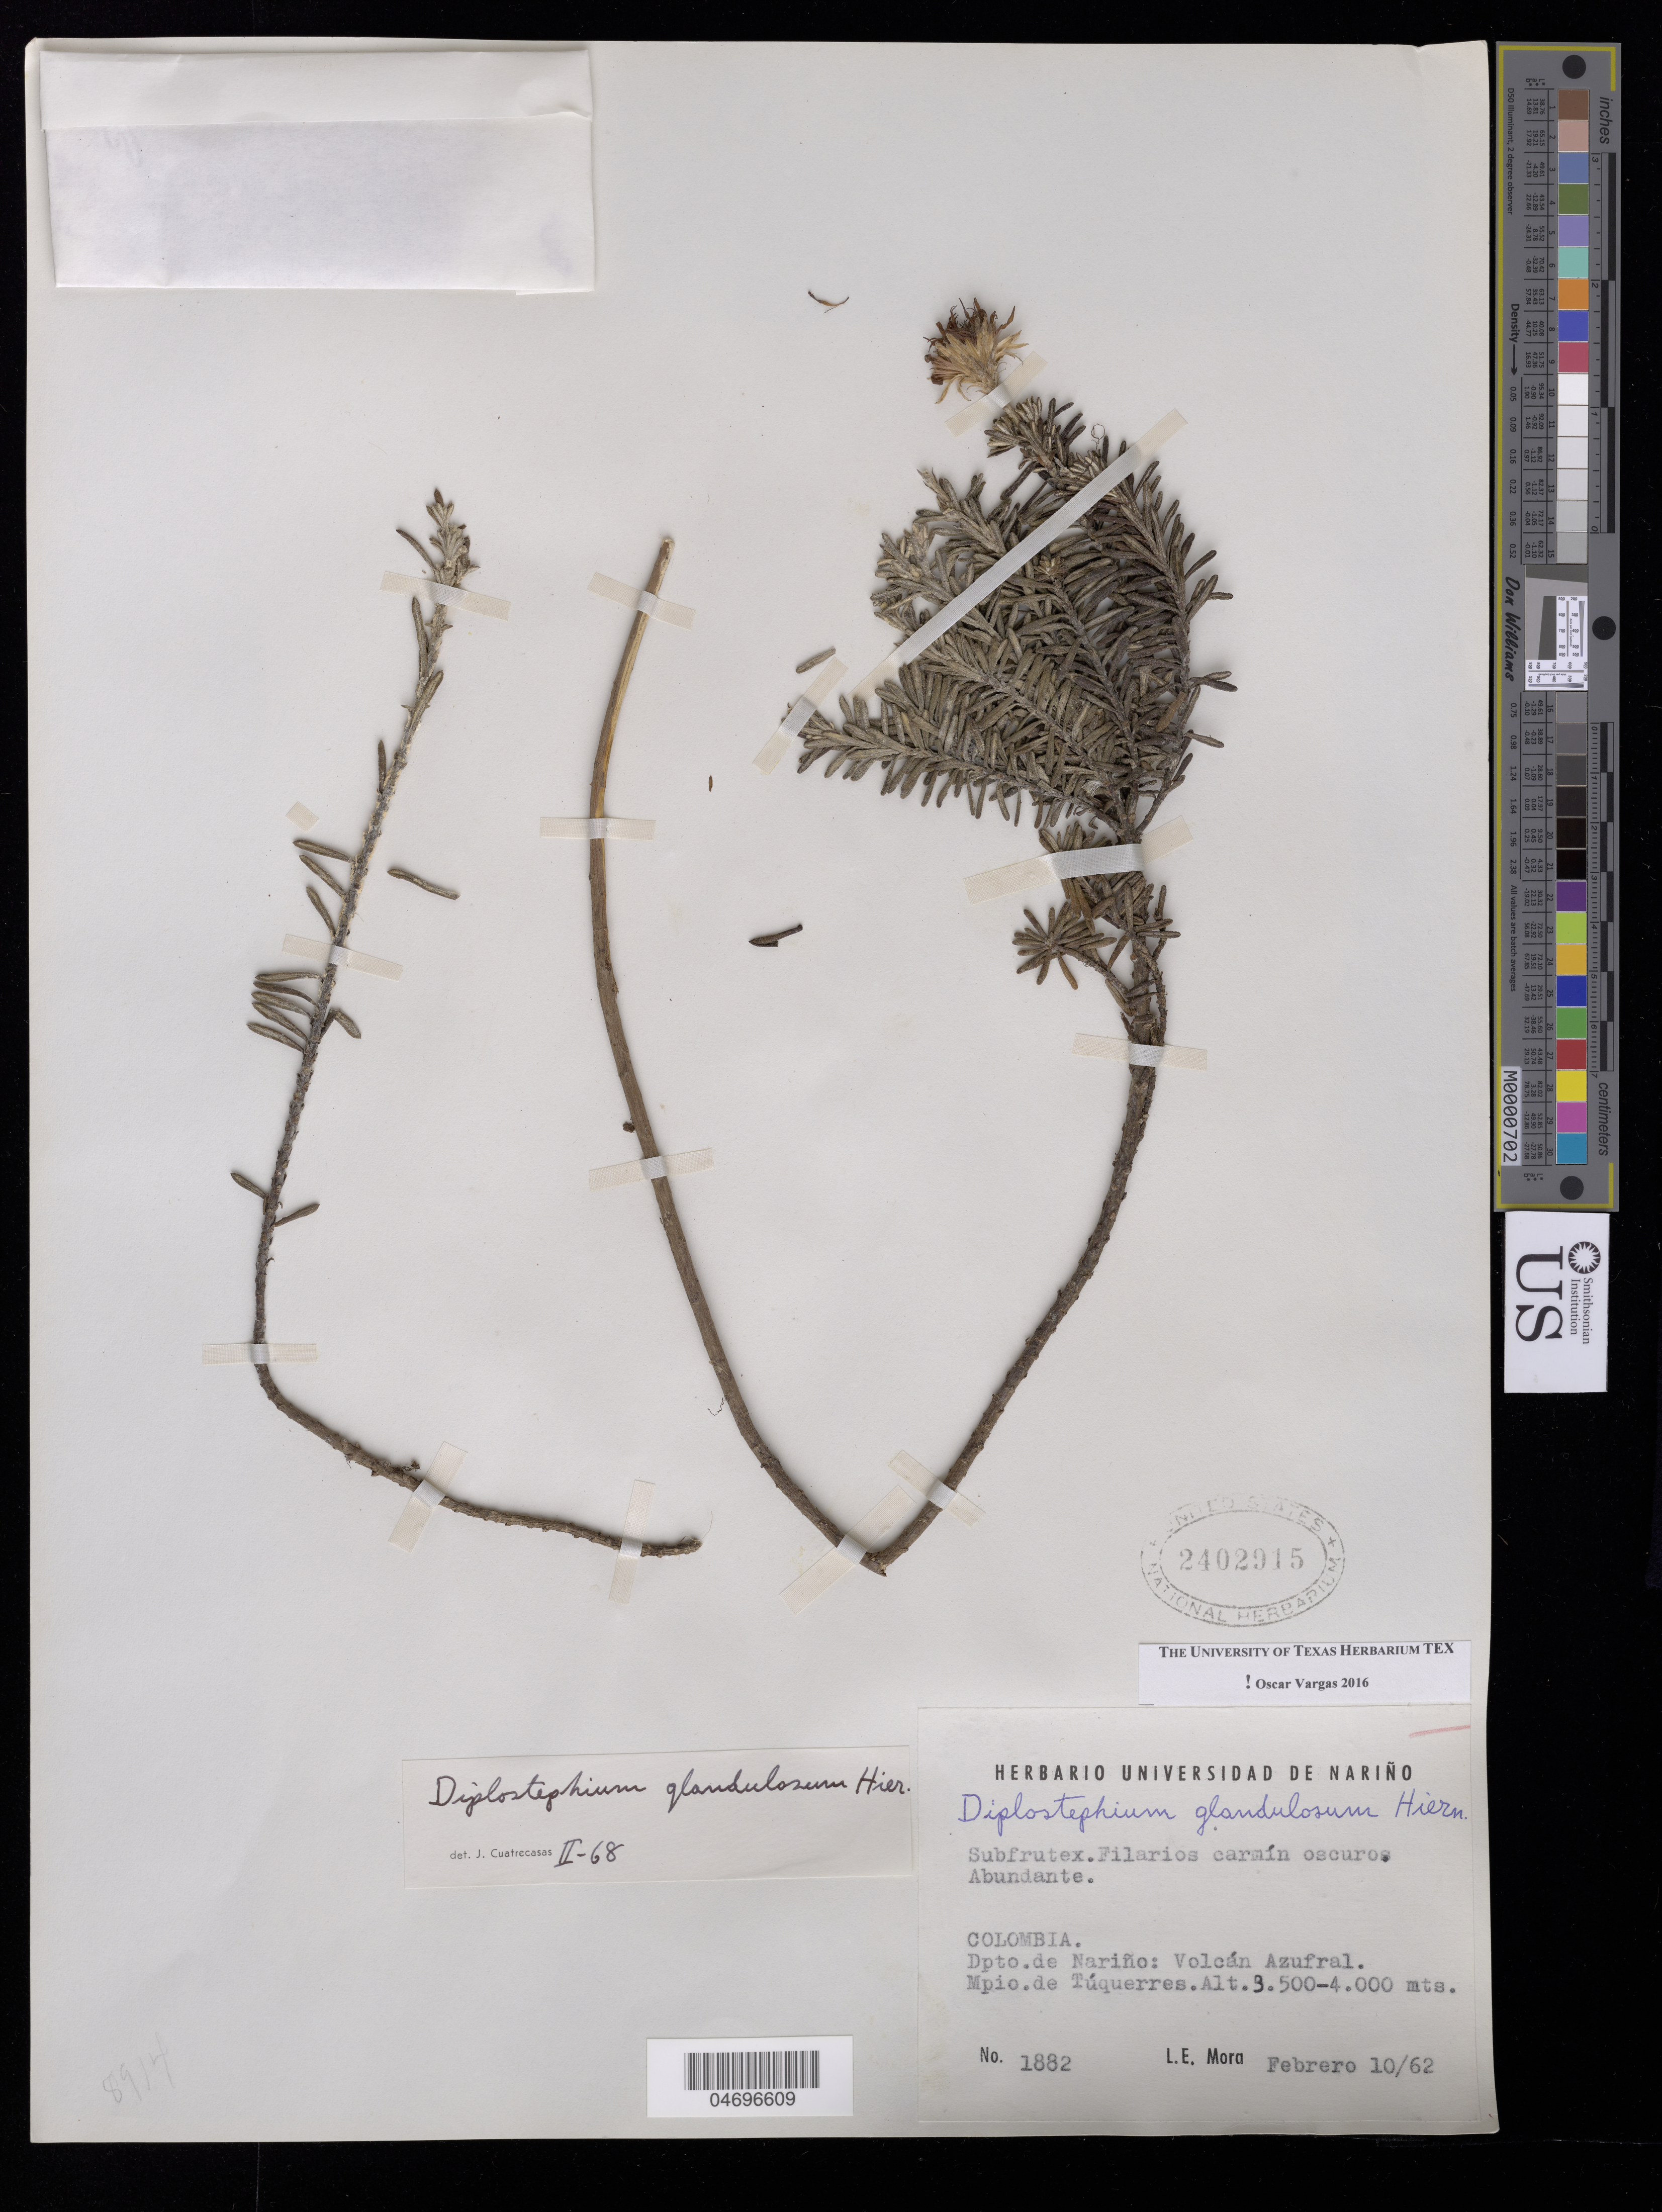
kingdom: Plantae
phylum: Tracheophyta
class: Magnoliopsida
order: Asterales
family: Asteraceae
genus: Diplostephium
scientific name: Diplostephium glandulosum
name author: Hieron.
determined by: Vargas, Oscar M.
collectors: L. Mora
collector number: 1882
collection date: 1962-02-10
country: Colombia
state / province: Nariño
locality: Dpto de Nariño: Volcán Azufral, Mpio. de Túquerres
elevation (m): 3500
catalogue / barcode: US 2402915